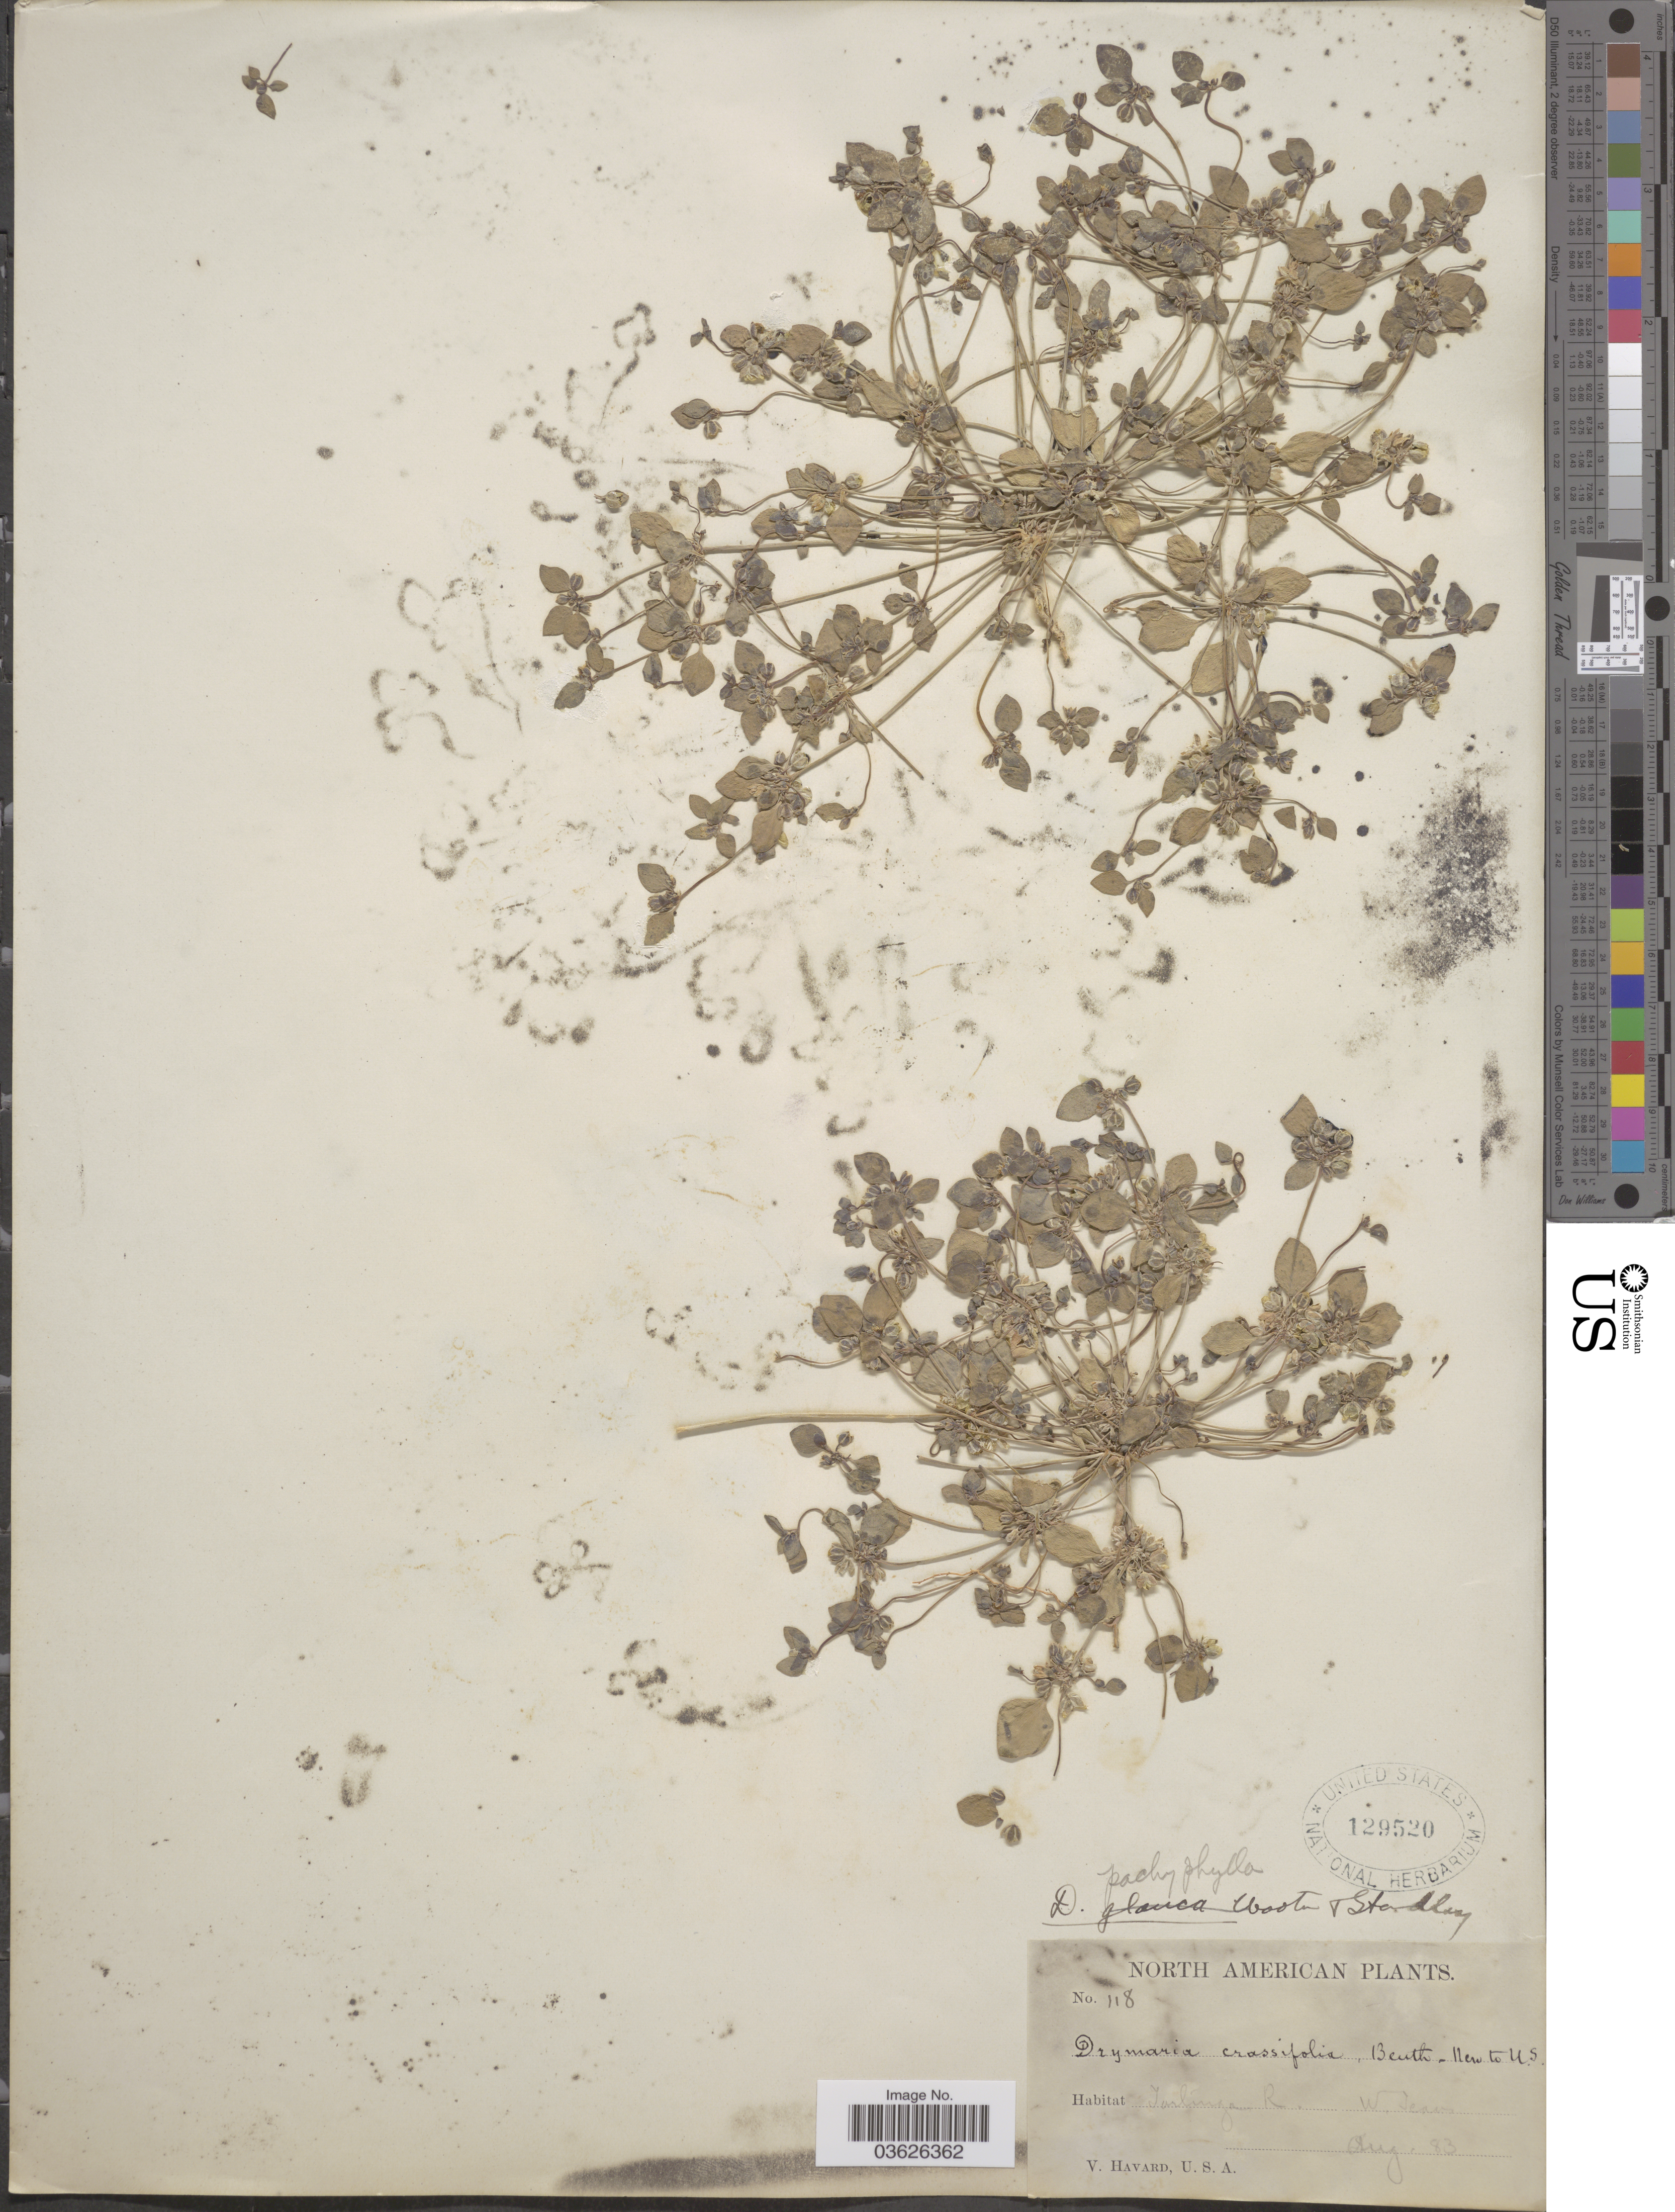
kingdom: Plantae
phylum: Tracheophyta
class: Magnoliopsida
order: Caryophyllales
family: Caryophyllaceae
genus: Drymaria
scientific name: Drymaria pachyphylla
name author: Wooton & Standl.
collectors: V. Havard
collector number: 118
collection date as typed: Transcribed d/m/y: /8/83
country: United States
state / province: Texas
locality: Tarlinga [Terlingua] R. W. Texas.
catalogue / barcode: US 129520